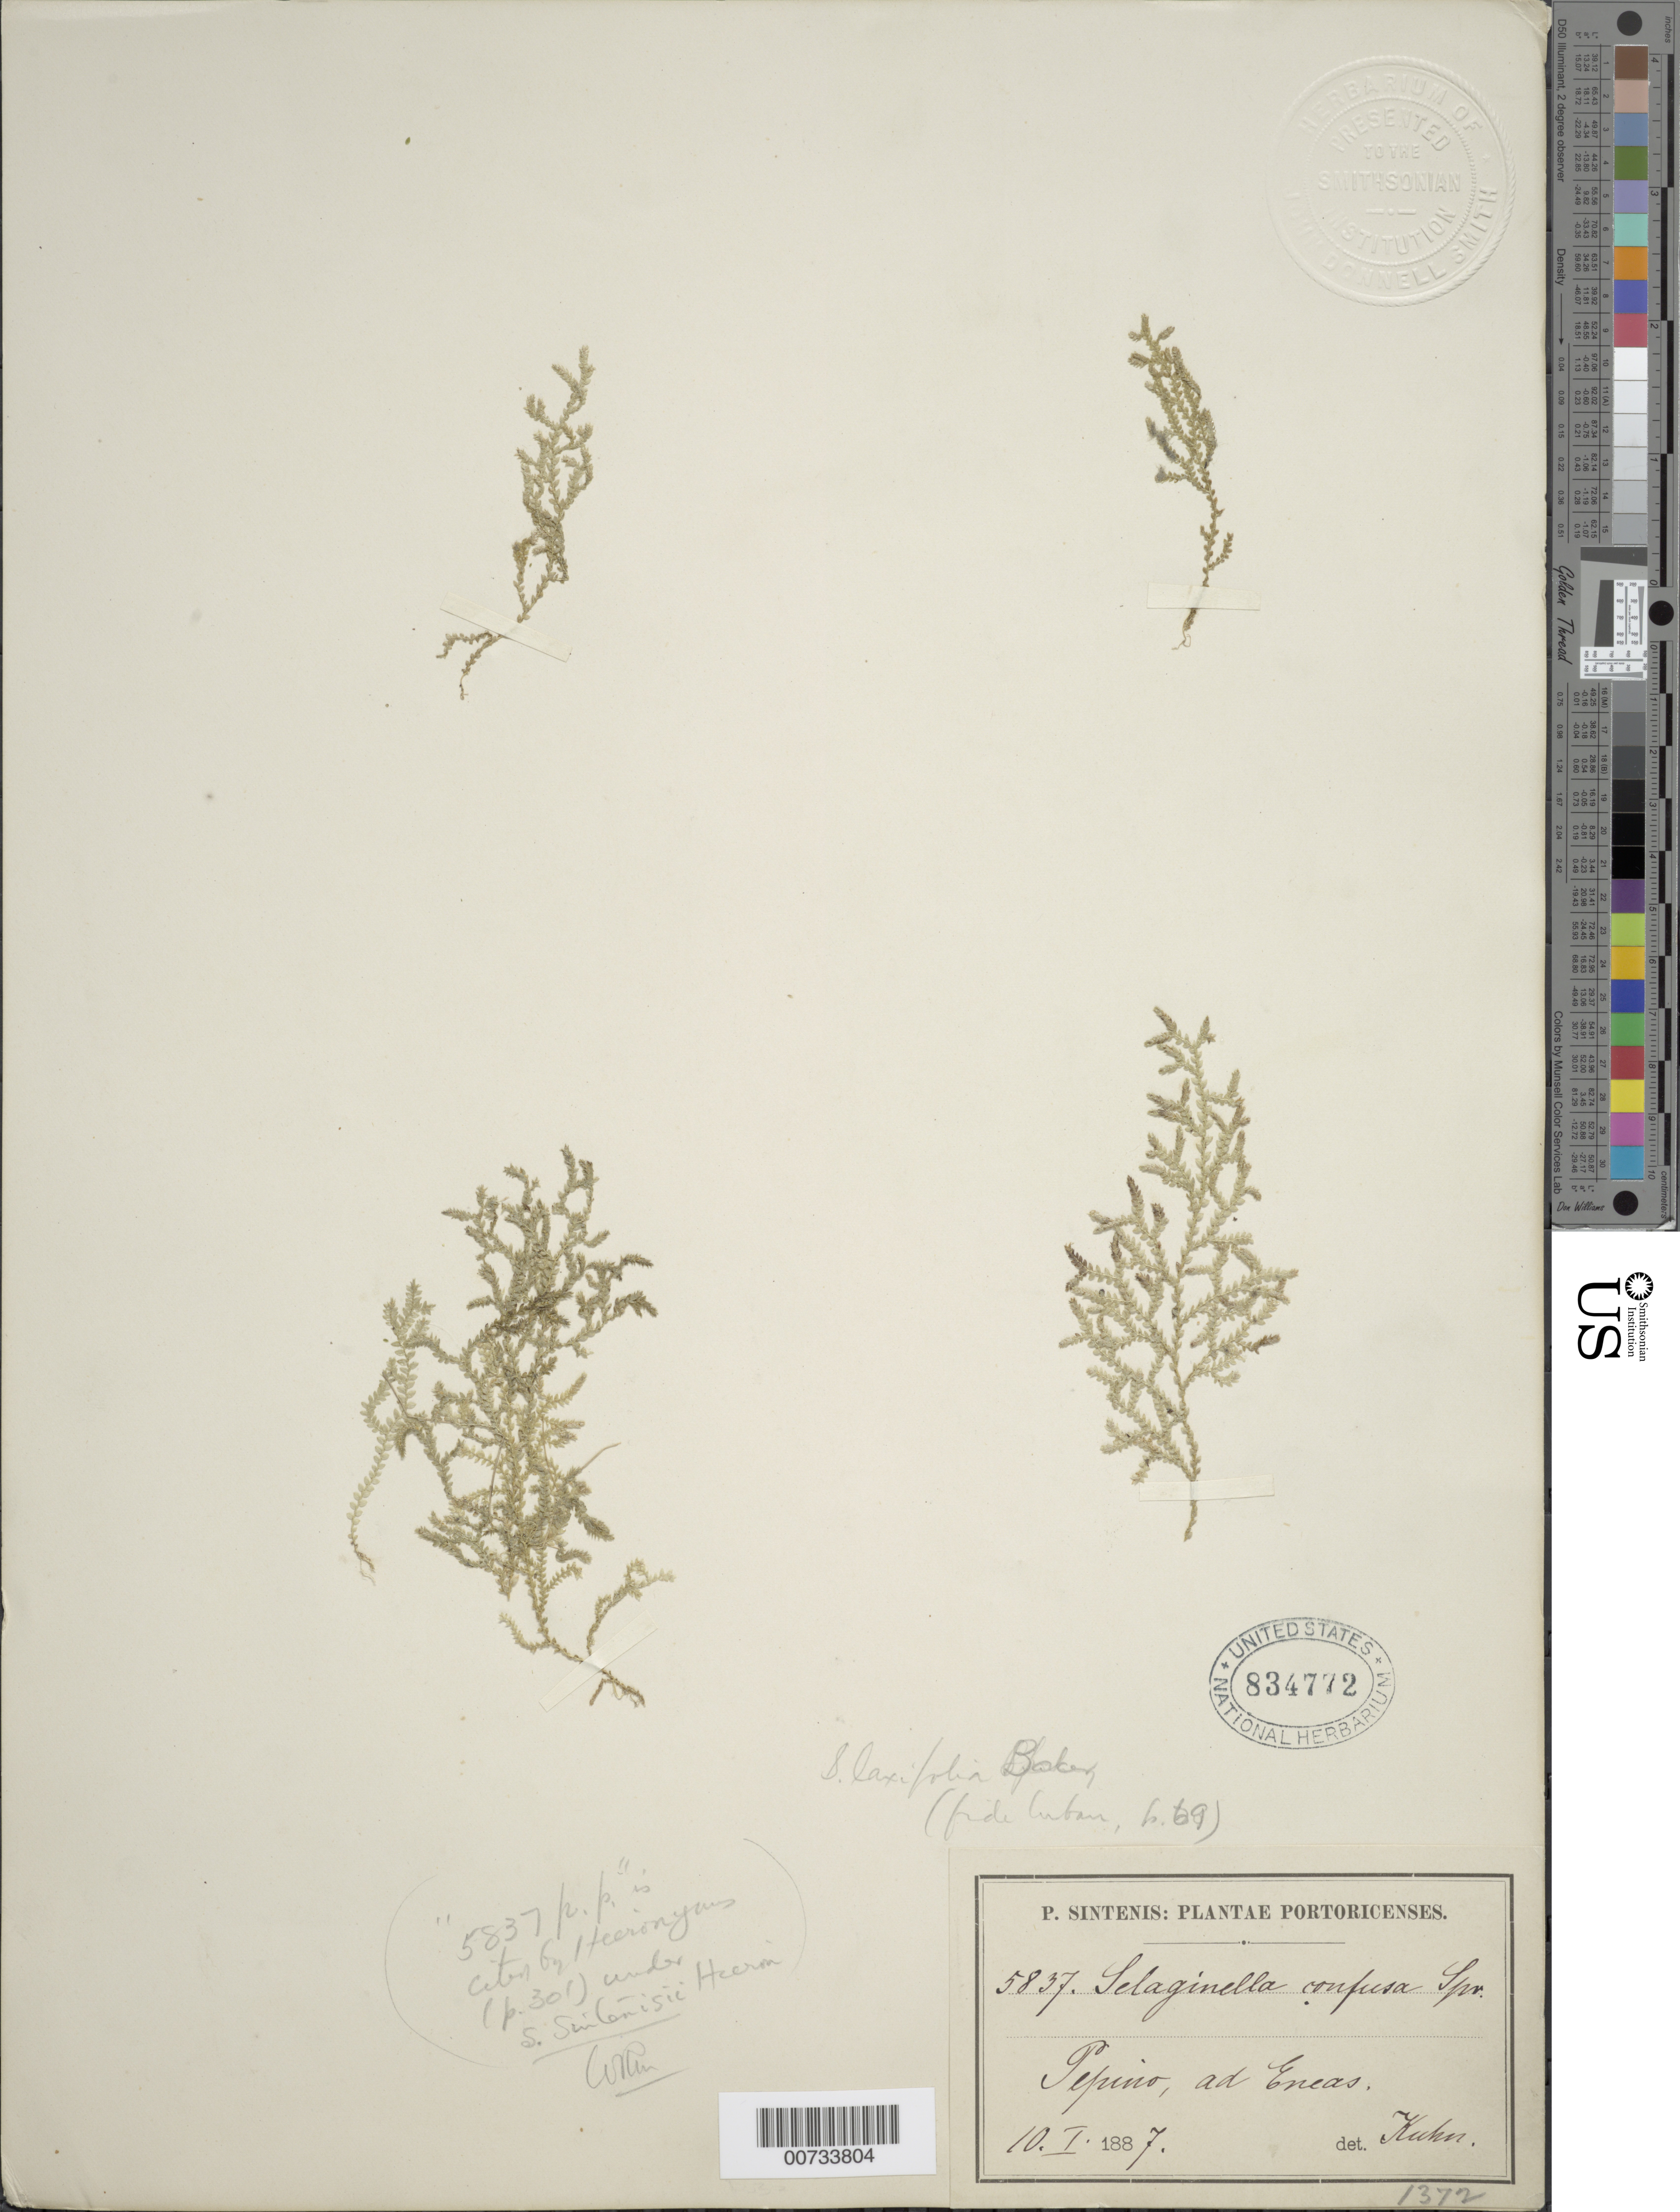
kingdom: Plantae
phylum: Tracheophyta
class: Lycopodiopsida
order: Selaginellales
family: Selaginellaceae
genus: Selaginella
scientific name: Selaginella laxifolia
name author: Baker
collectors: P. Sintenis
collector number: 5837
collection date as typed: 10 Jan 1887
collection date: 1887-01-10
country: Puerto Rico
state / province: San Sebastián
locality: Pepino, ad Eneas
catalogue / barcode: US 834772